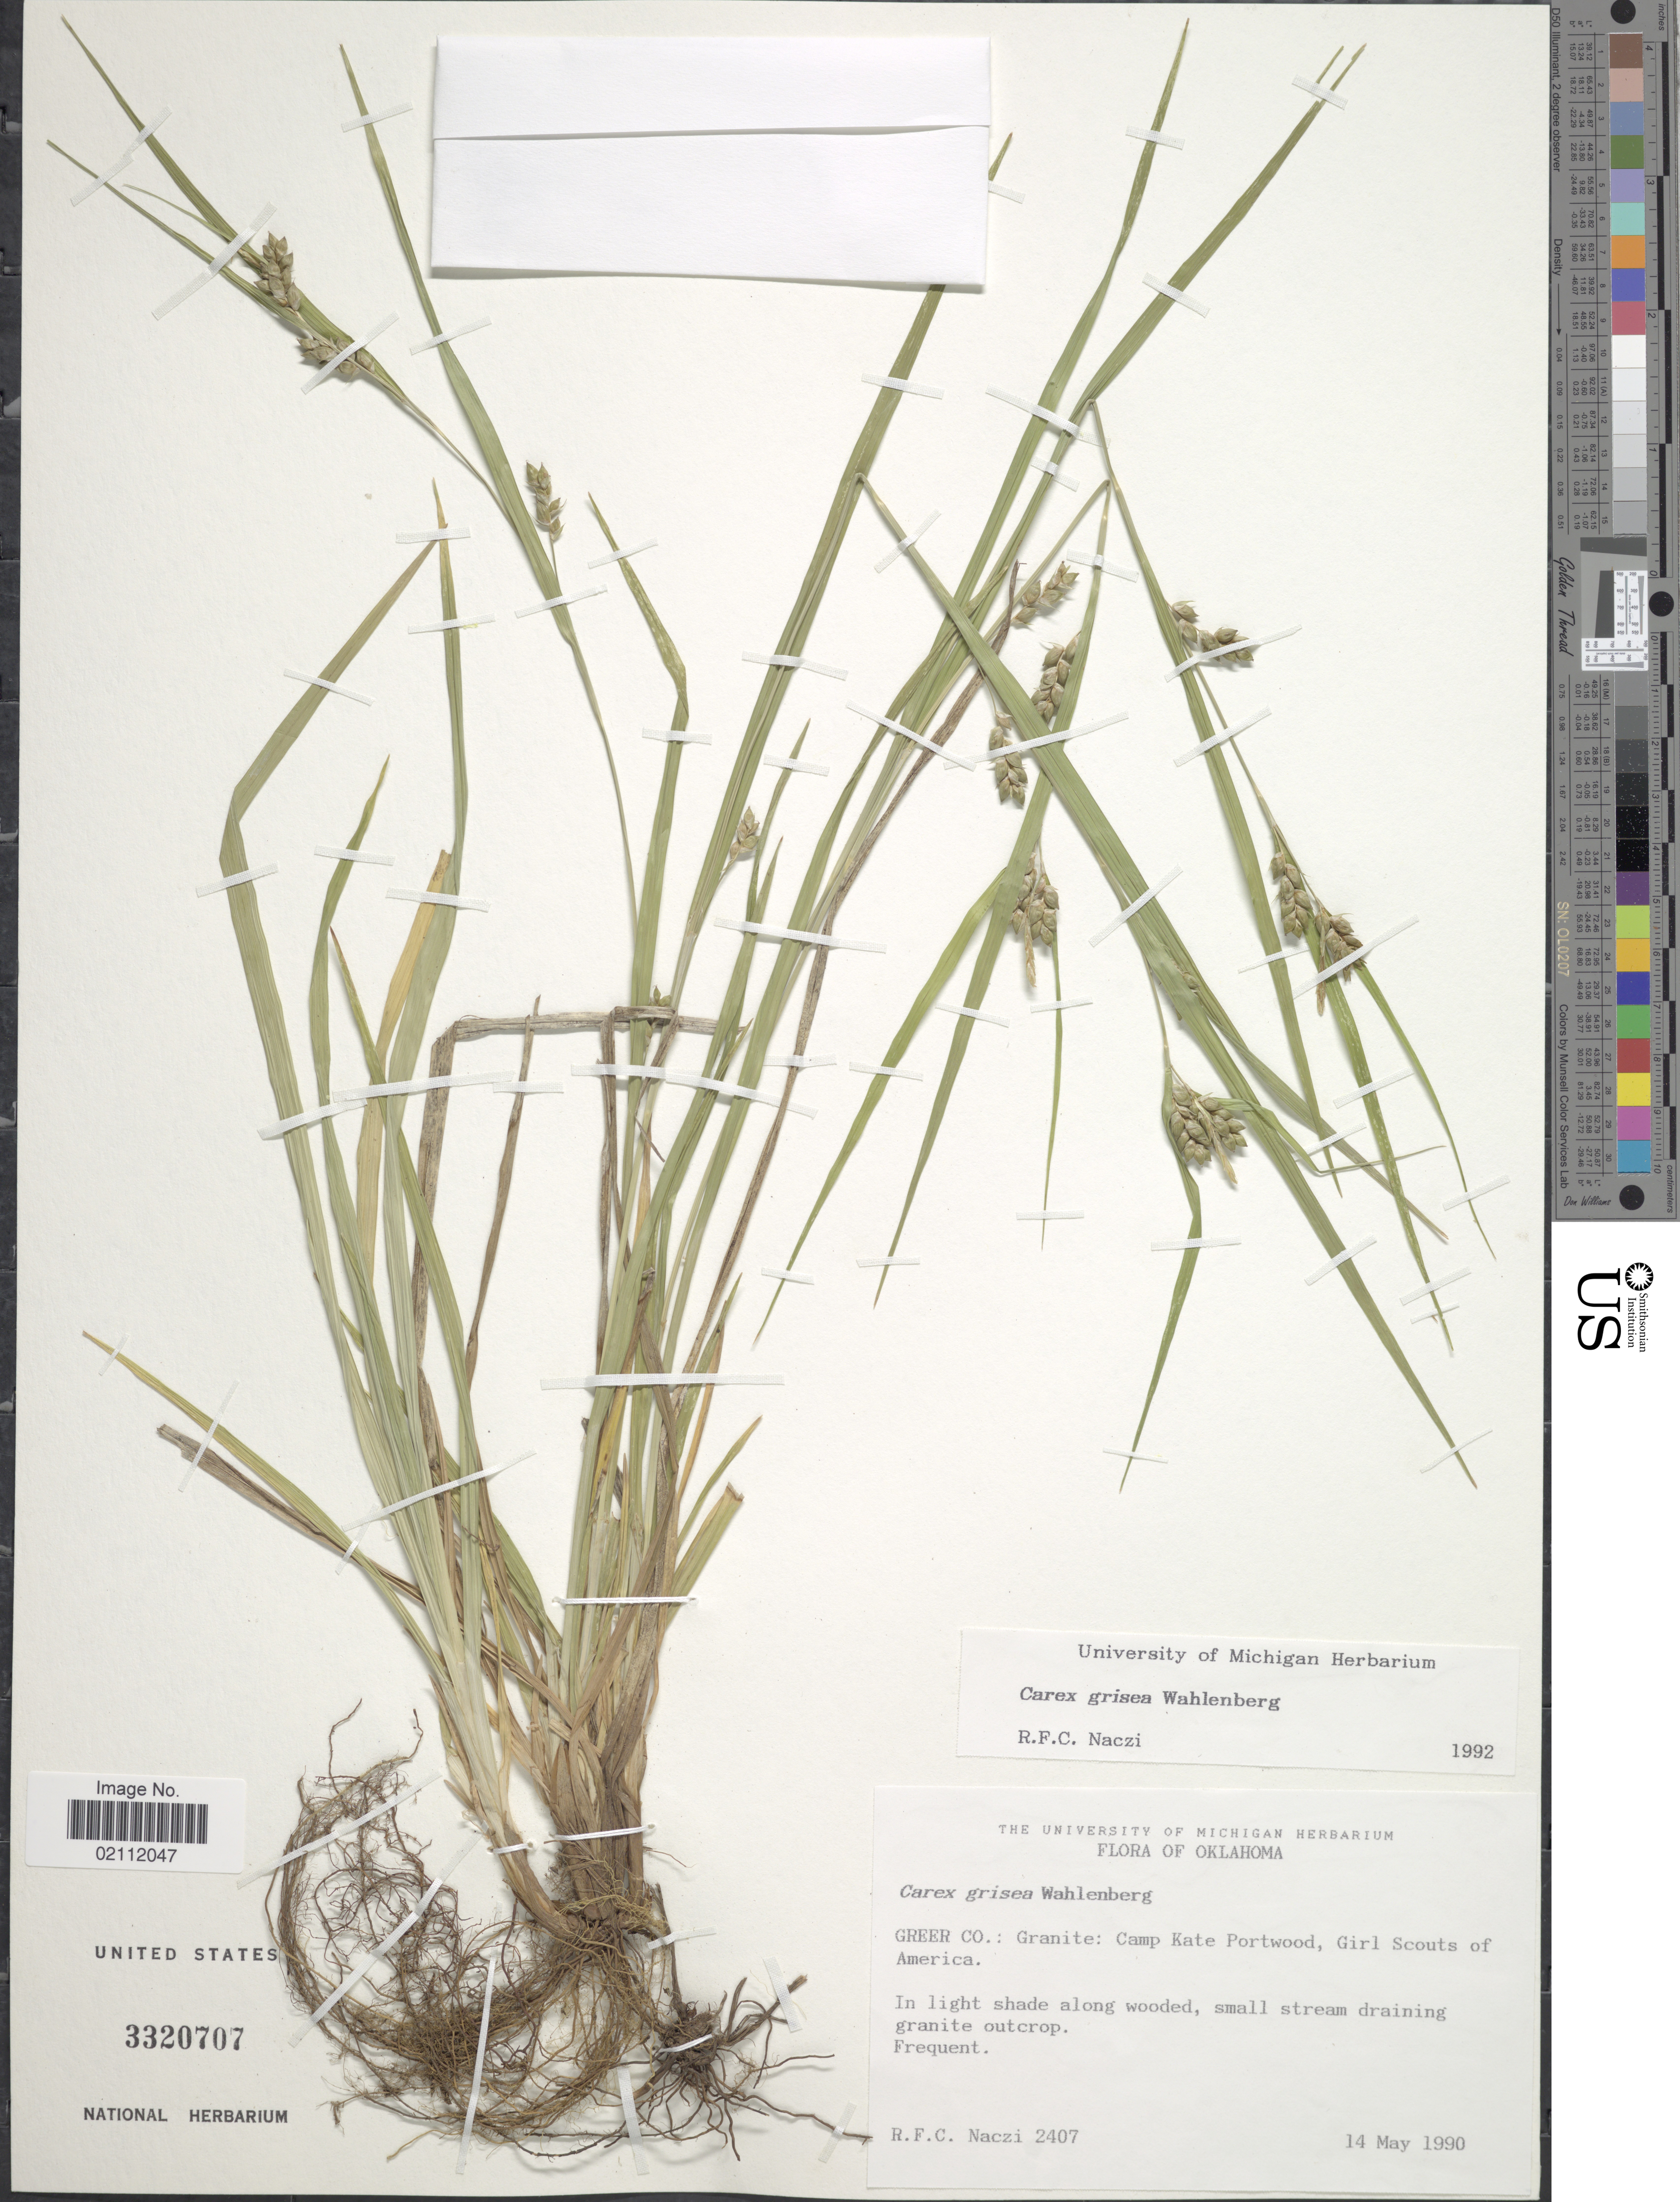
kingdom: Plantae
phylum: Tracheophyta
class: Liliopsida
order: Poales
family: Cyperaceae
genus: Carex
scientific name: Carex grisea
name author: Wahlenb.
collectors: R. F. C. Naczi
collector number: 2407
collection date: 1990-05-14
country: United States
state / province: Oklahoma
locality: Greer Co.: Granite: Camp Kate Portwood, Girl Scouts of America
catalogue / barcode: US 3320707